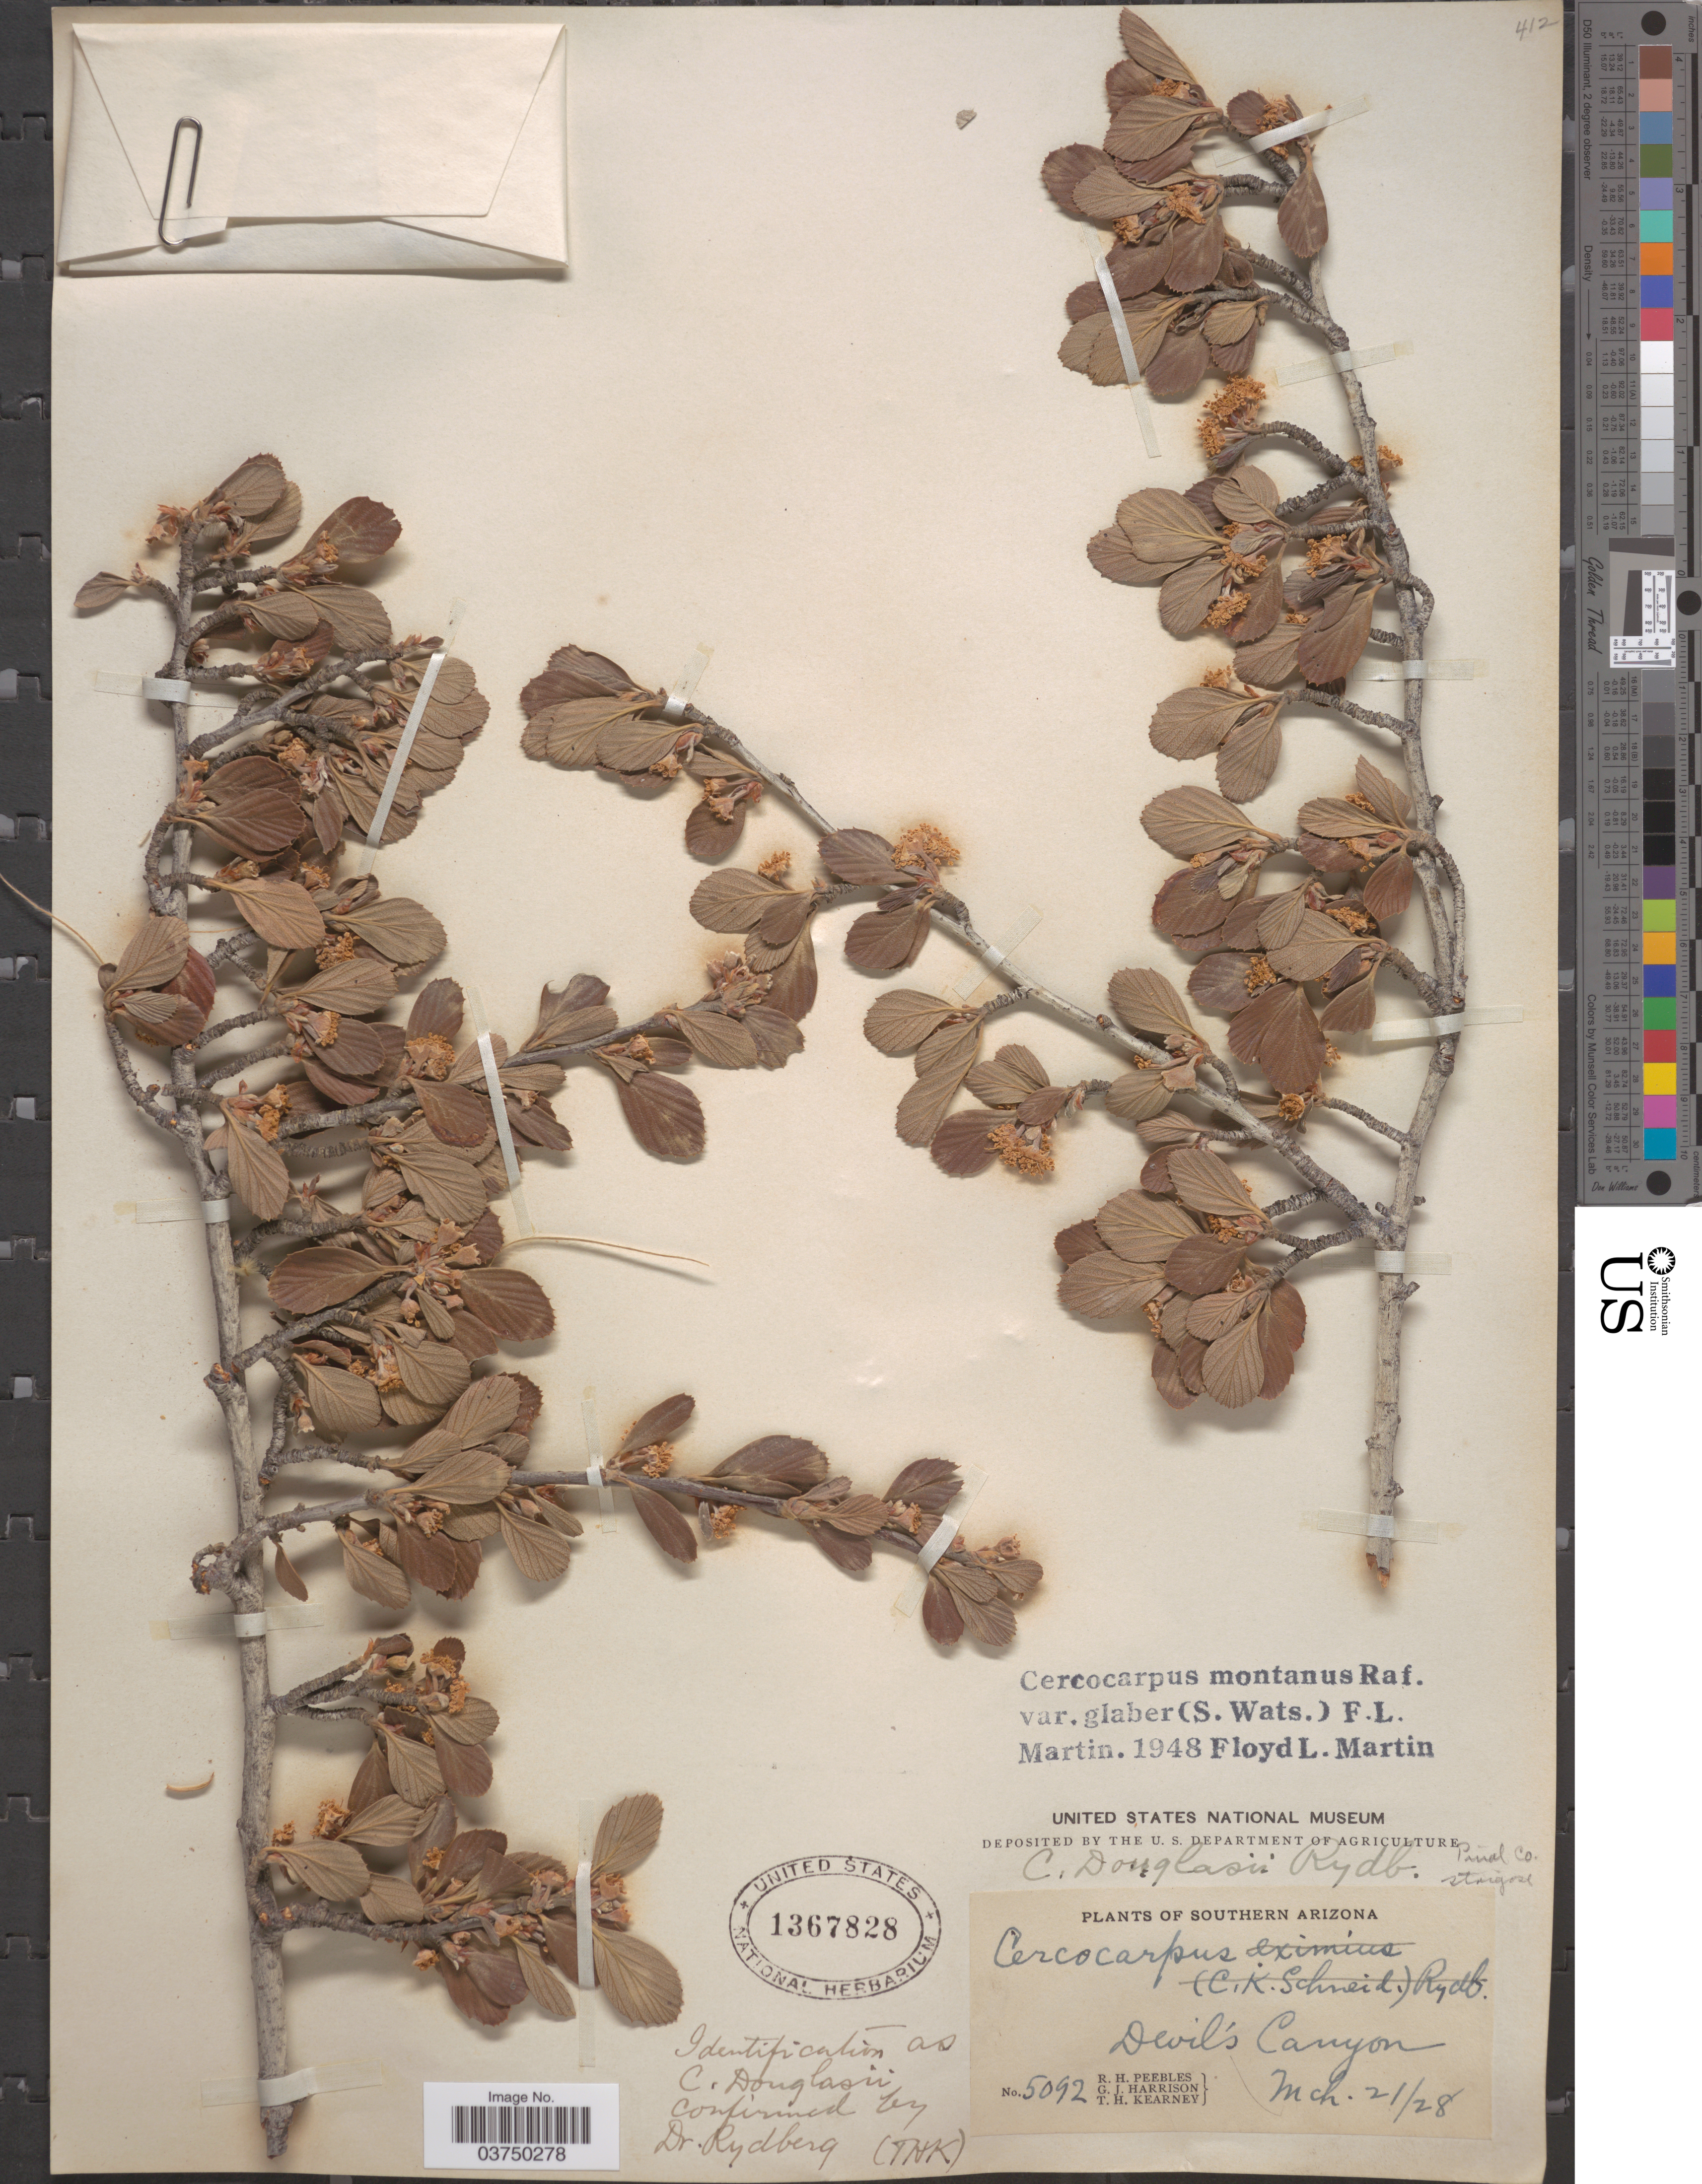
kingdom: Plantae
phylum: Tracheophyta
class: Magnoliopsida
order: Rosales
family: Rosaceae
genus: Cercocarpus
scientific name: Cercocarpus montanus var. glaber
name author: (S. Watson) F.L. Martin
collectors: R. H. Peebles, G. J. Harrison & T. H. Kearney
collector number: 5092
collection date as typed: Transcribed d/m/y: 21/3/28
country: United States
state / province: Arizona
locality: Southern Arizona. Devil's Canyon. Pinal Co.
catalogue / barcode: US 1367828